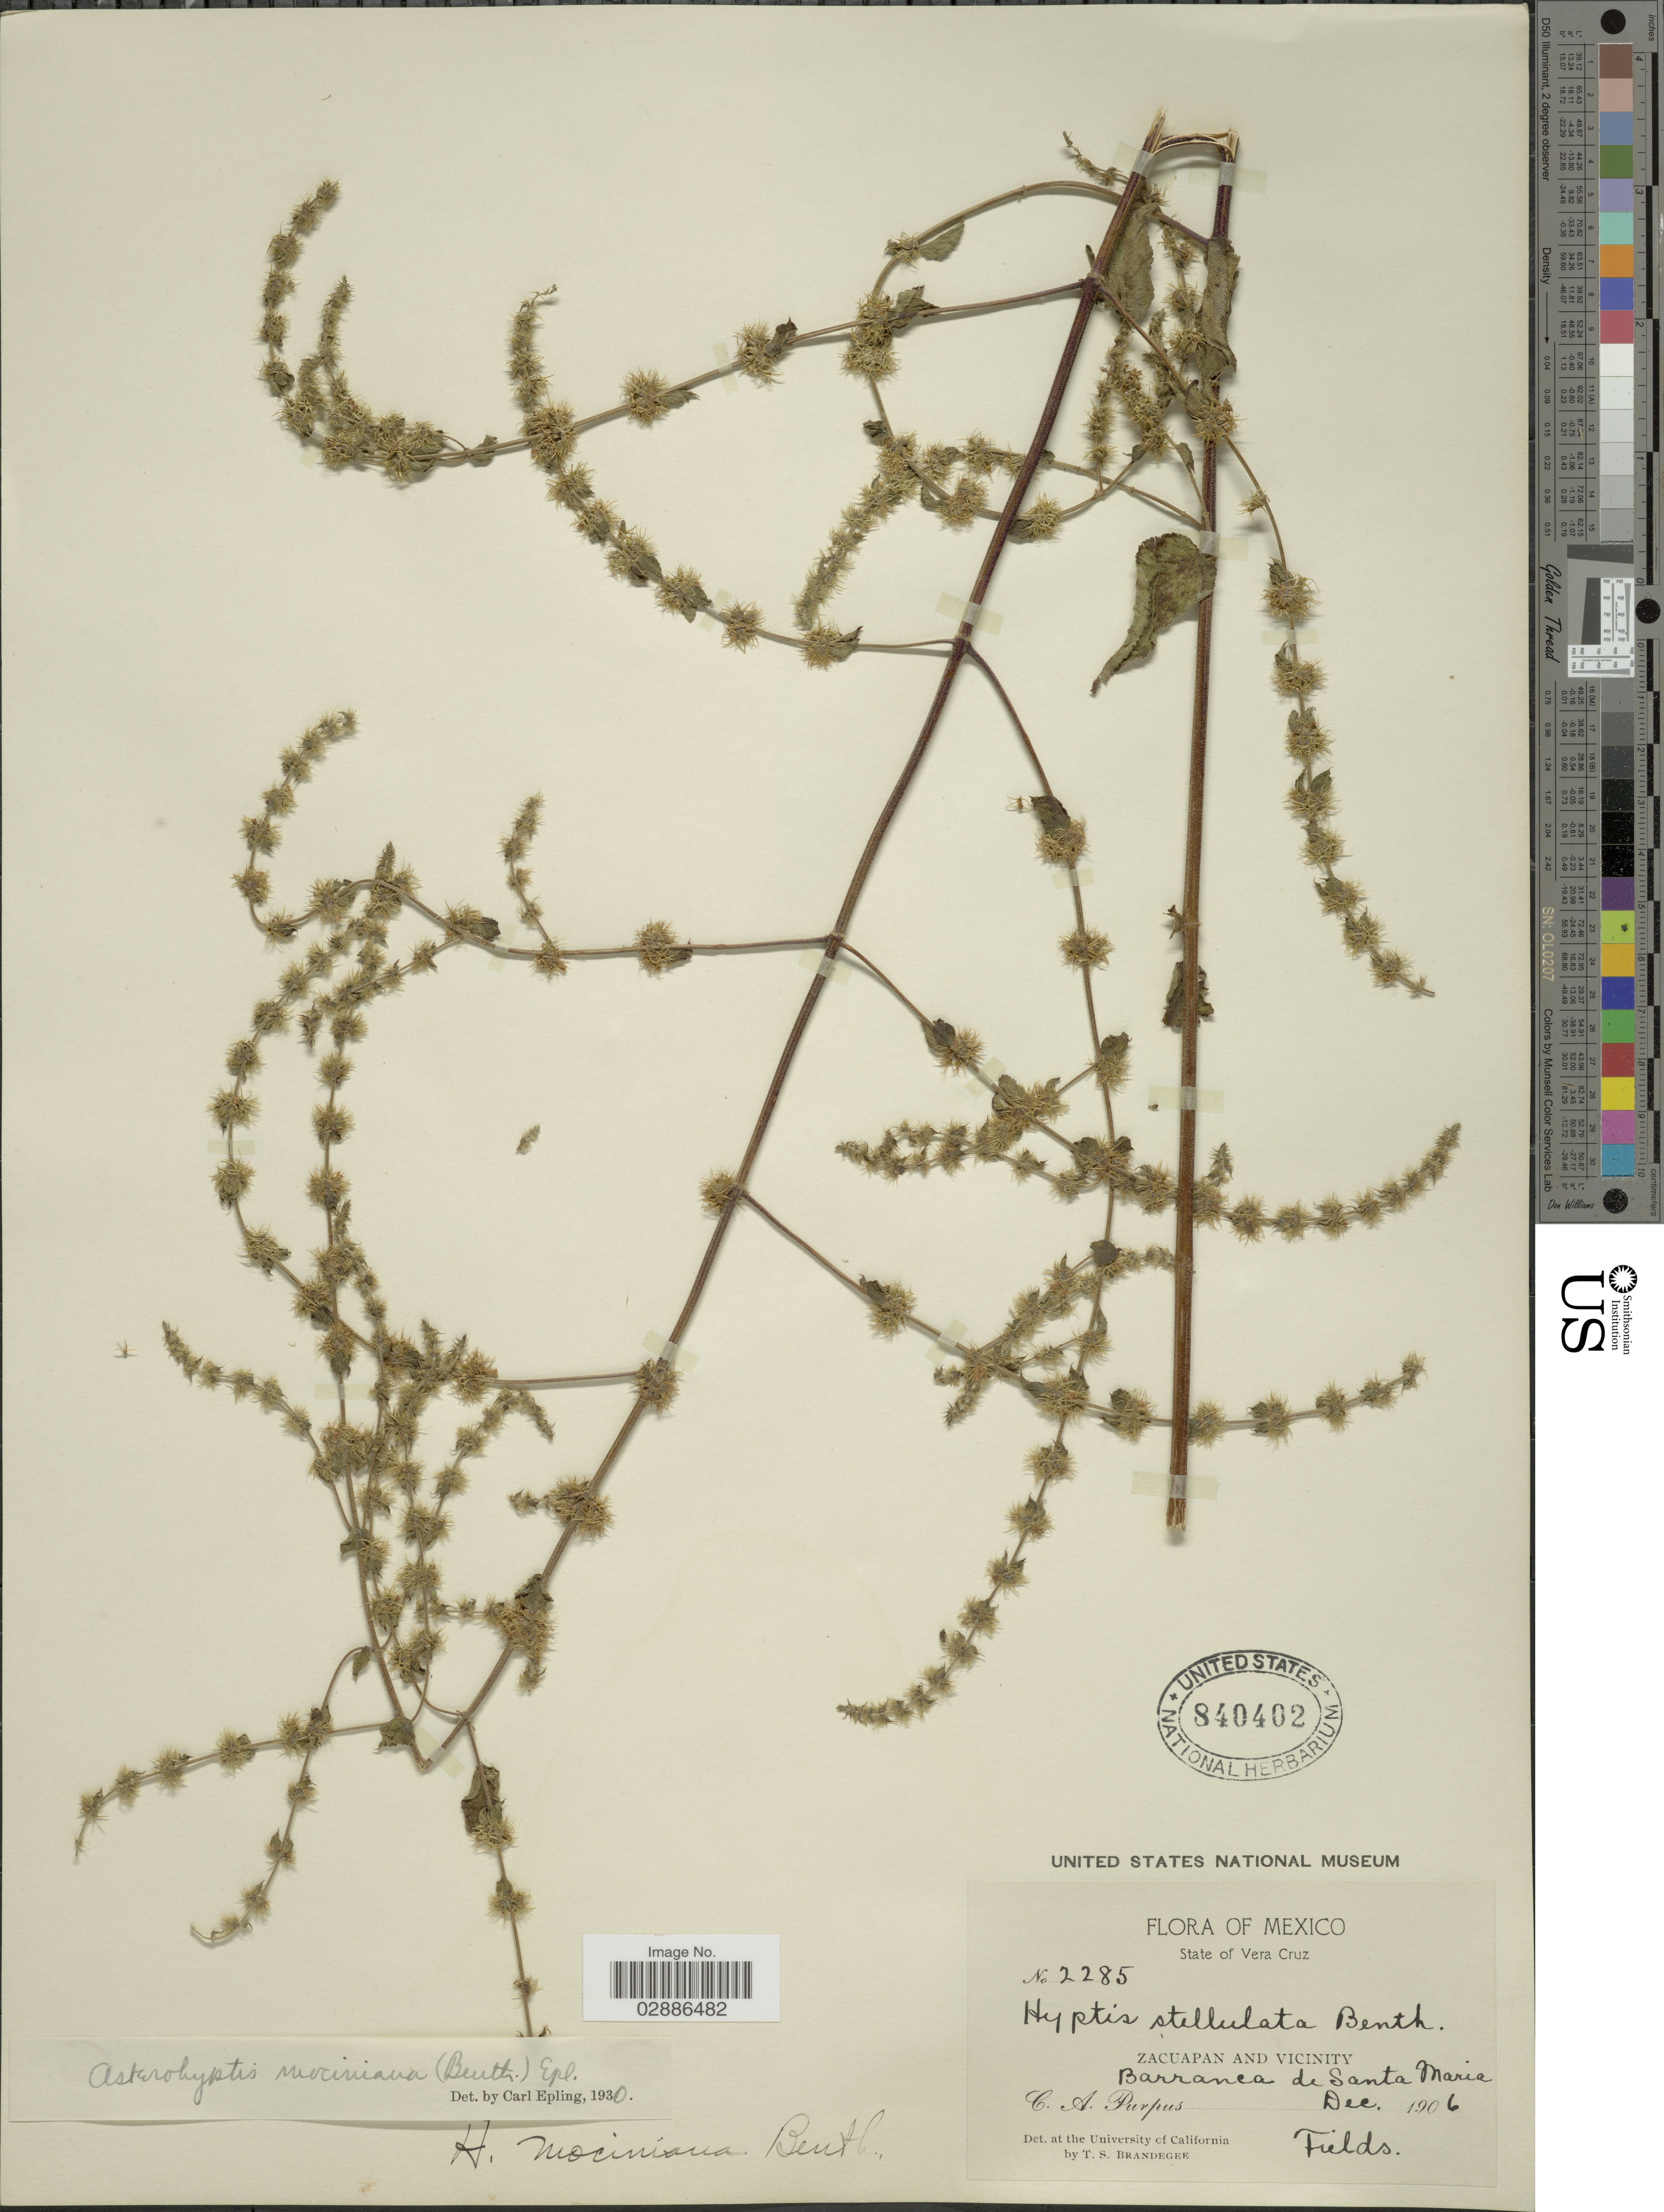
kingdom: Plantae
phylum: Tracheophyta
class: Magnoliopsida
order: Lamiales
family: Lamiaceae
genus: Asterohyptis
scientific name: Asterohyptis mociniana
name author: (Benth.) Epling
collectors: C. A. Purpus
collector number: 2285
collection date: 1906-12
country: Mexico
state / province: Veracruz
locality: State of Vera Cruz, Zacuapan and Vicinity, Barranca de Santa Maria.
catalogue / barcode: US 840402